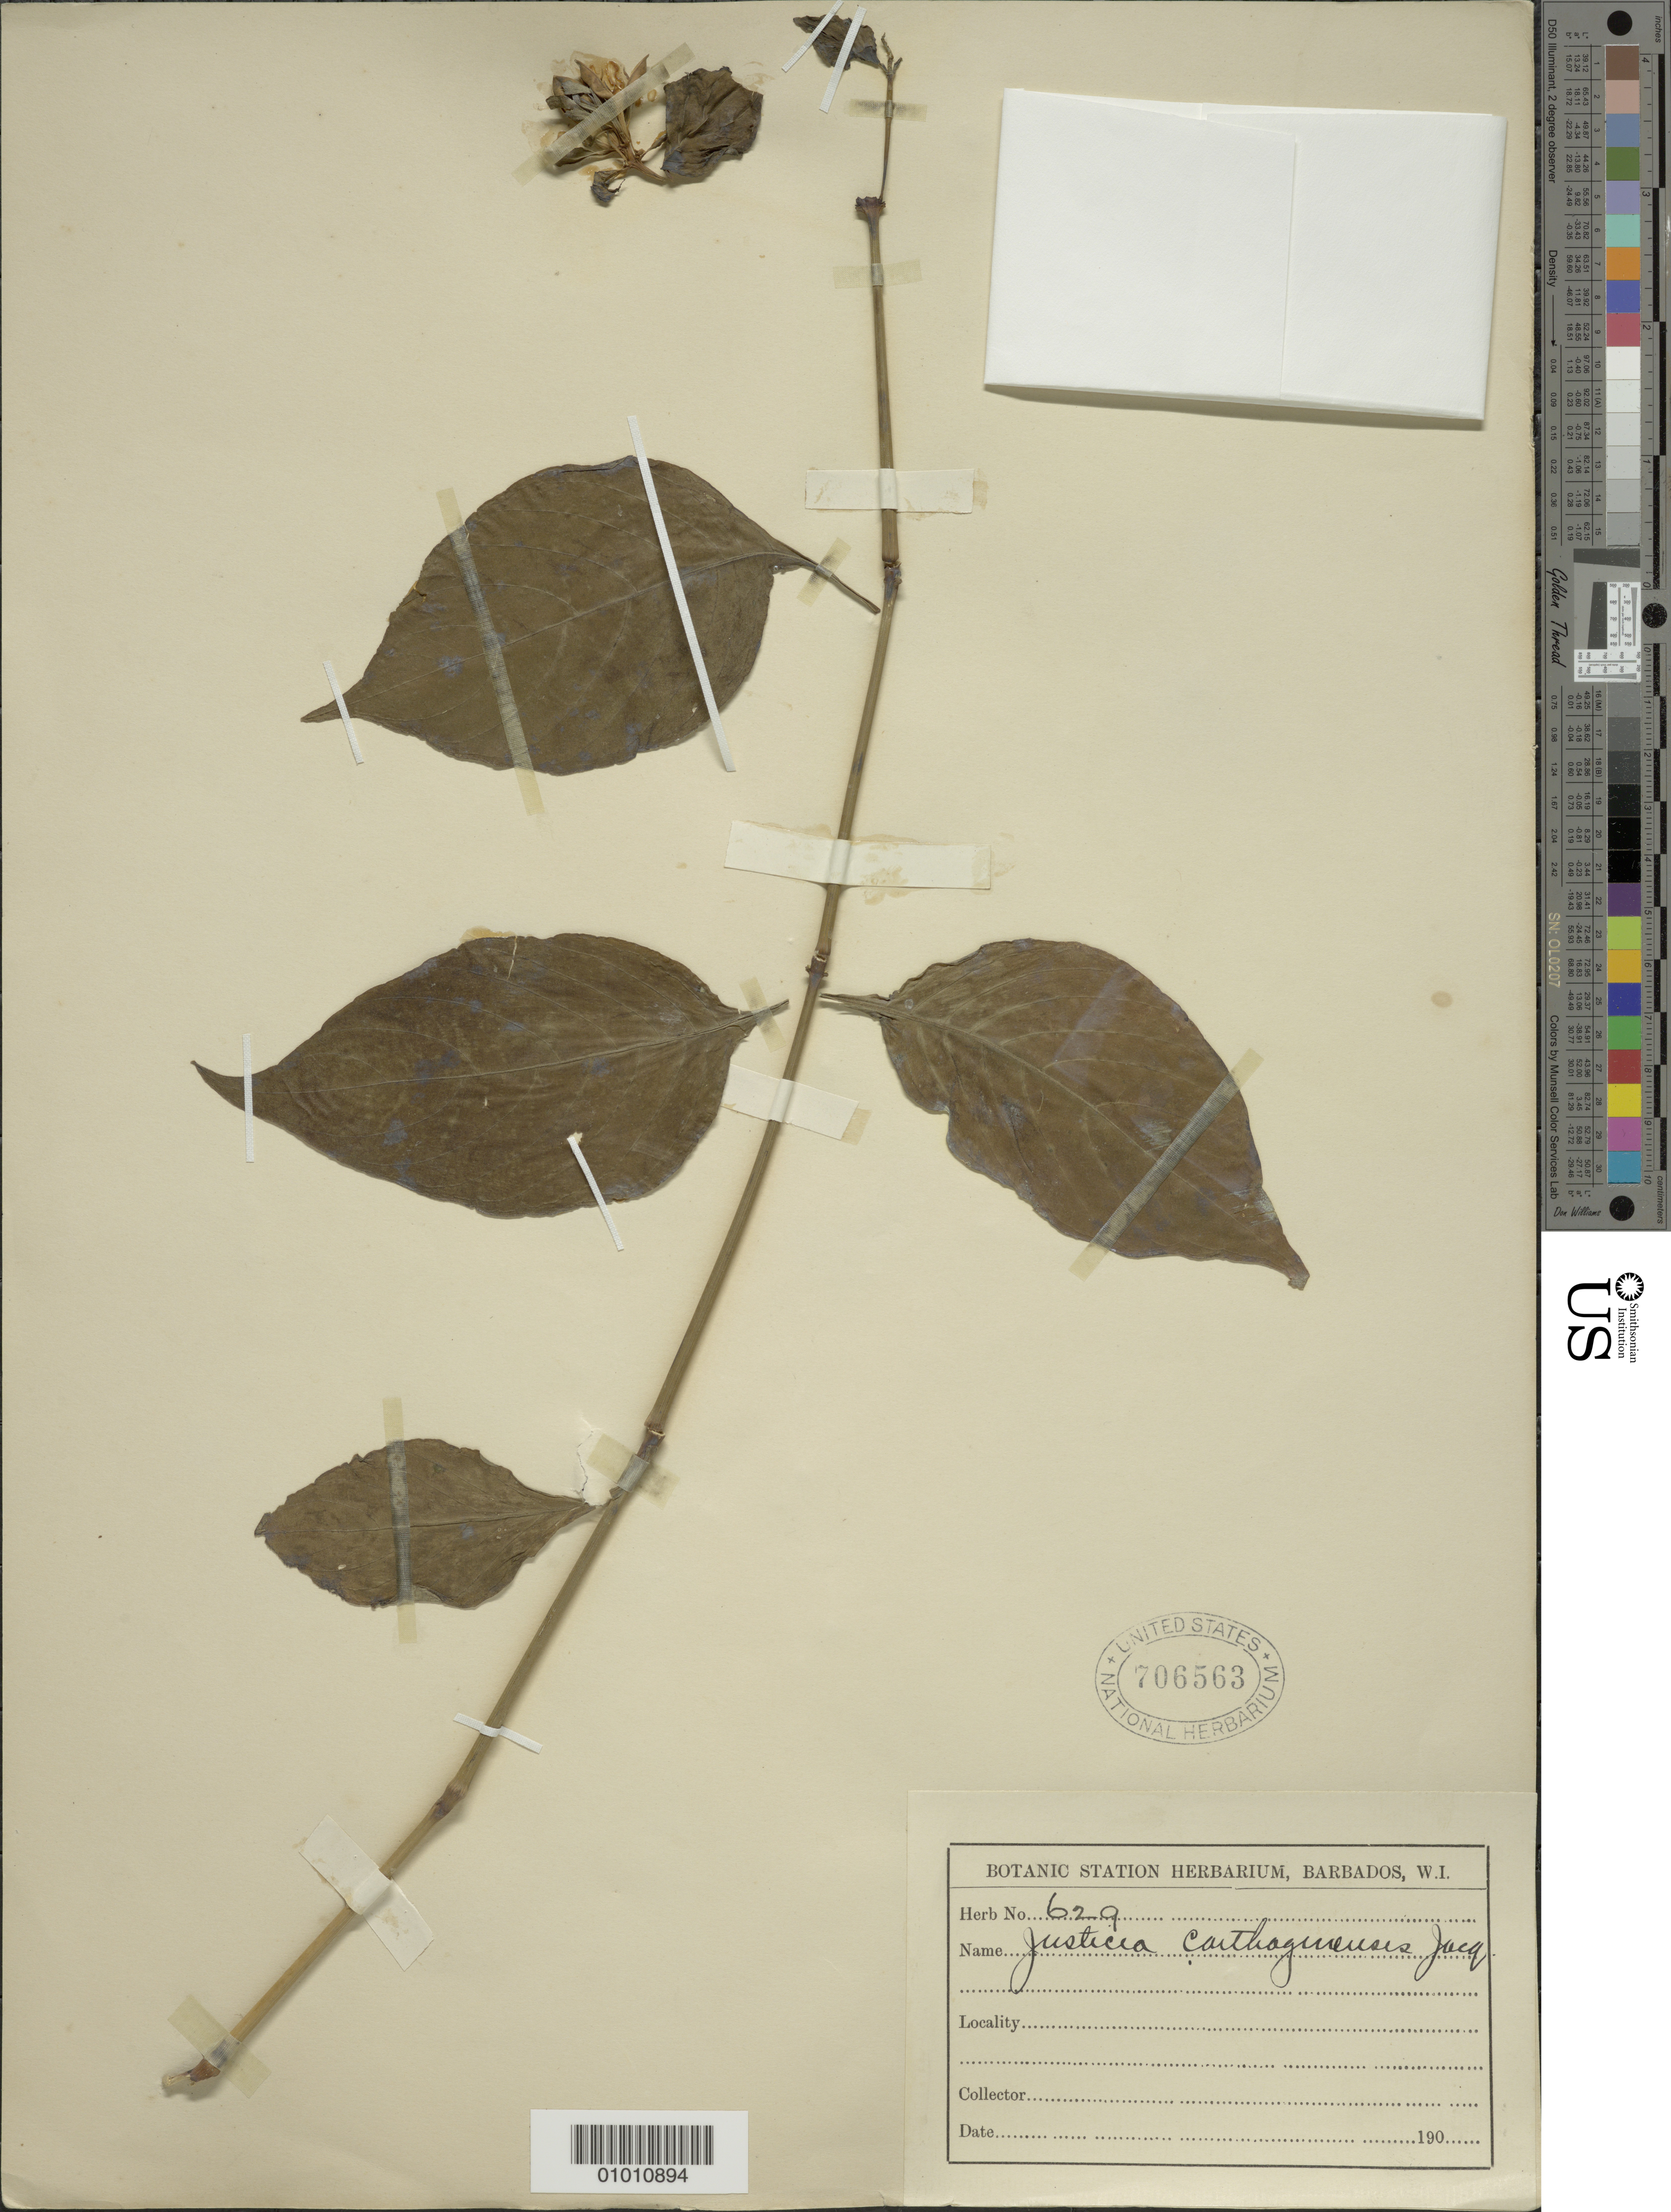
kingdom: Plantae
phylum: Tracheophyta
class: Magnoliopsida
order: Lamiales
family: Acanthaceae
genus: Justicia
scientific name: Justicia carthaginensis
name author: Jacq.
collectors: ex herb. Bot. Sta. Barbados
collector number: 629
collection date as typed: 1900 to -- --- 1999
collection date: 1900/1999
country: Barbados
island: Barbados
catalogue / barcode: US 706563